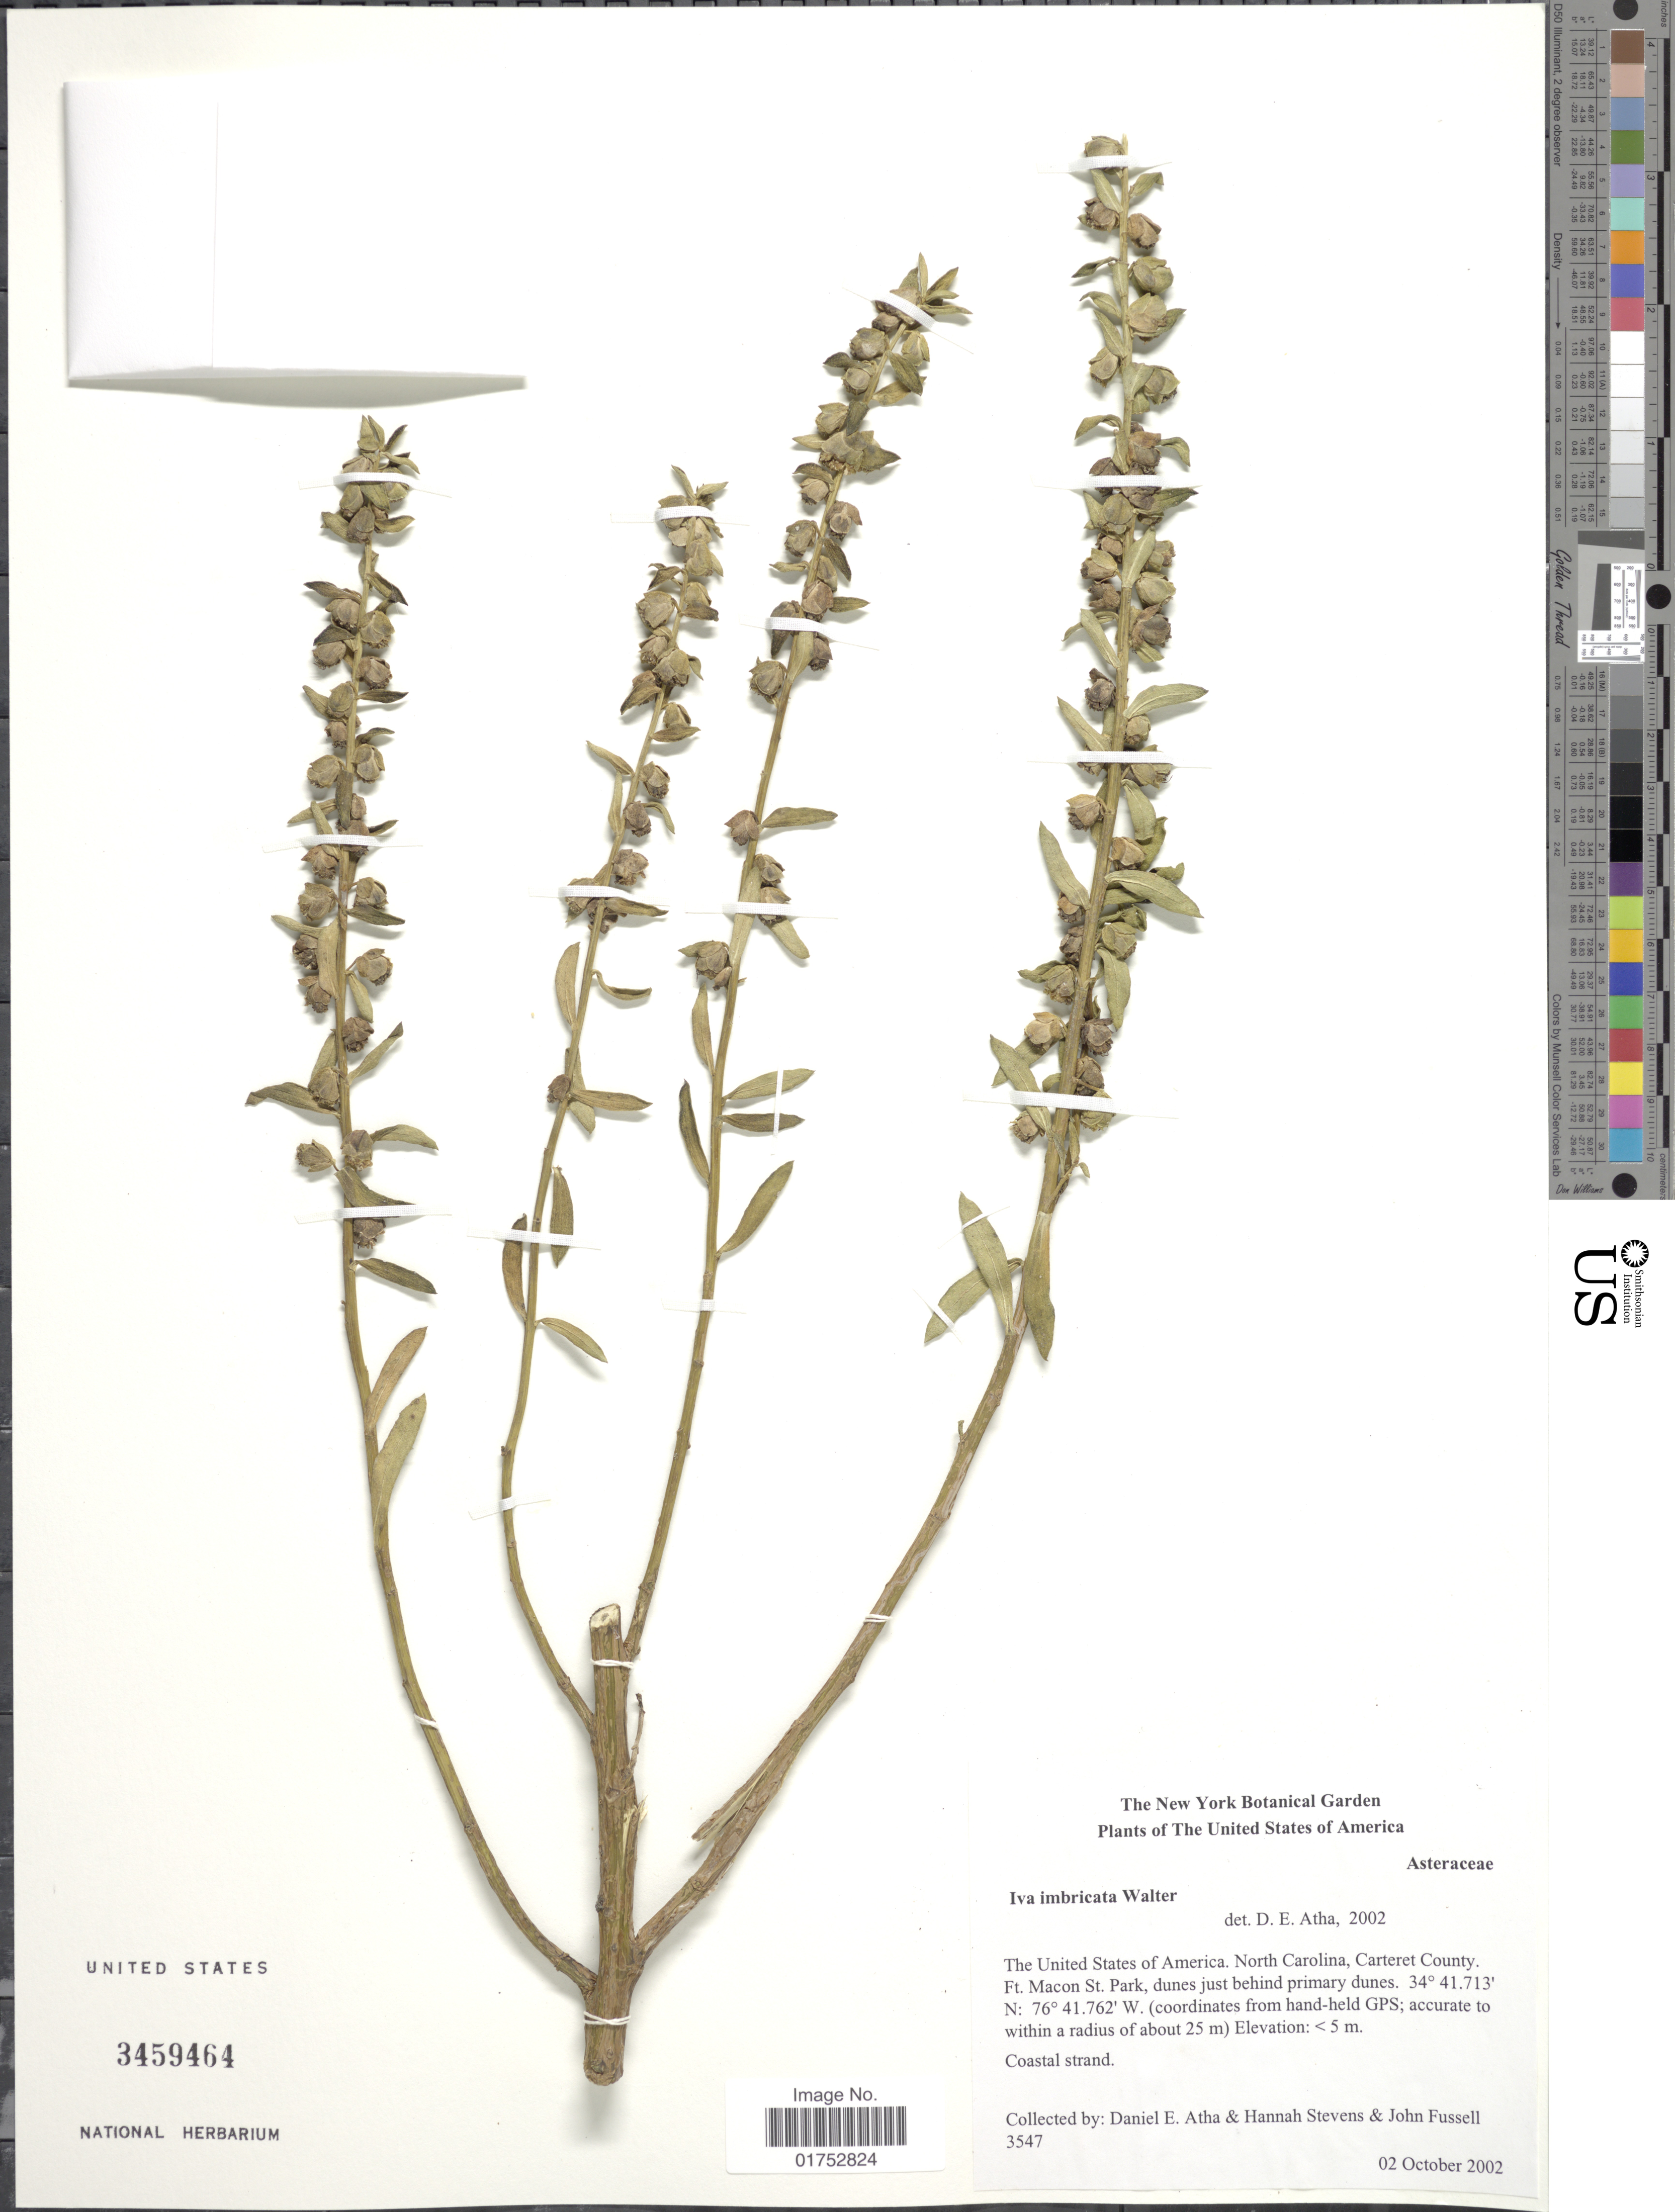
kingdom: Plantae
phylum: Tracheophyta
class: Magnoliopsida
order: Asterales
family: Asteraceae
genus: Iva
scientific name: Iva imbricata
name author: Walter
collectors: D. Atha, H. Stevens & J. Fussell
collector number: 3547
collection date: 2002-10-02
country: United States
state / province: North Carolina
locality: The United States of America, Carteret County, Ft. Macon St. Park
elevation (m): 5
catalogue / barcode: US 3459464